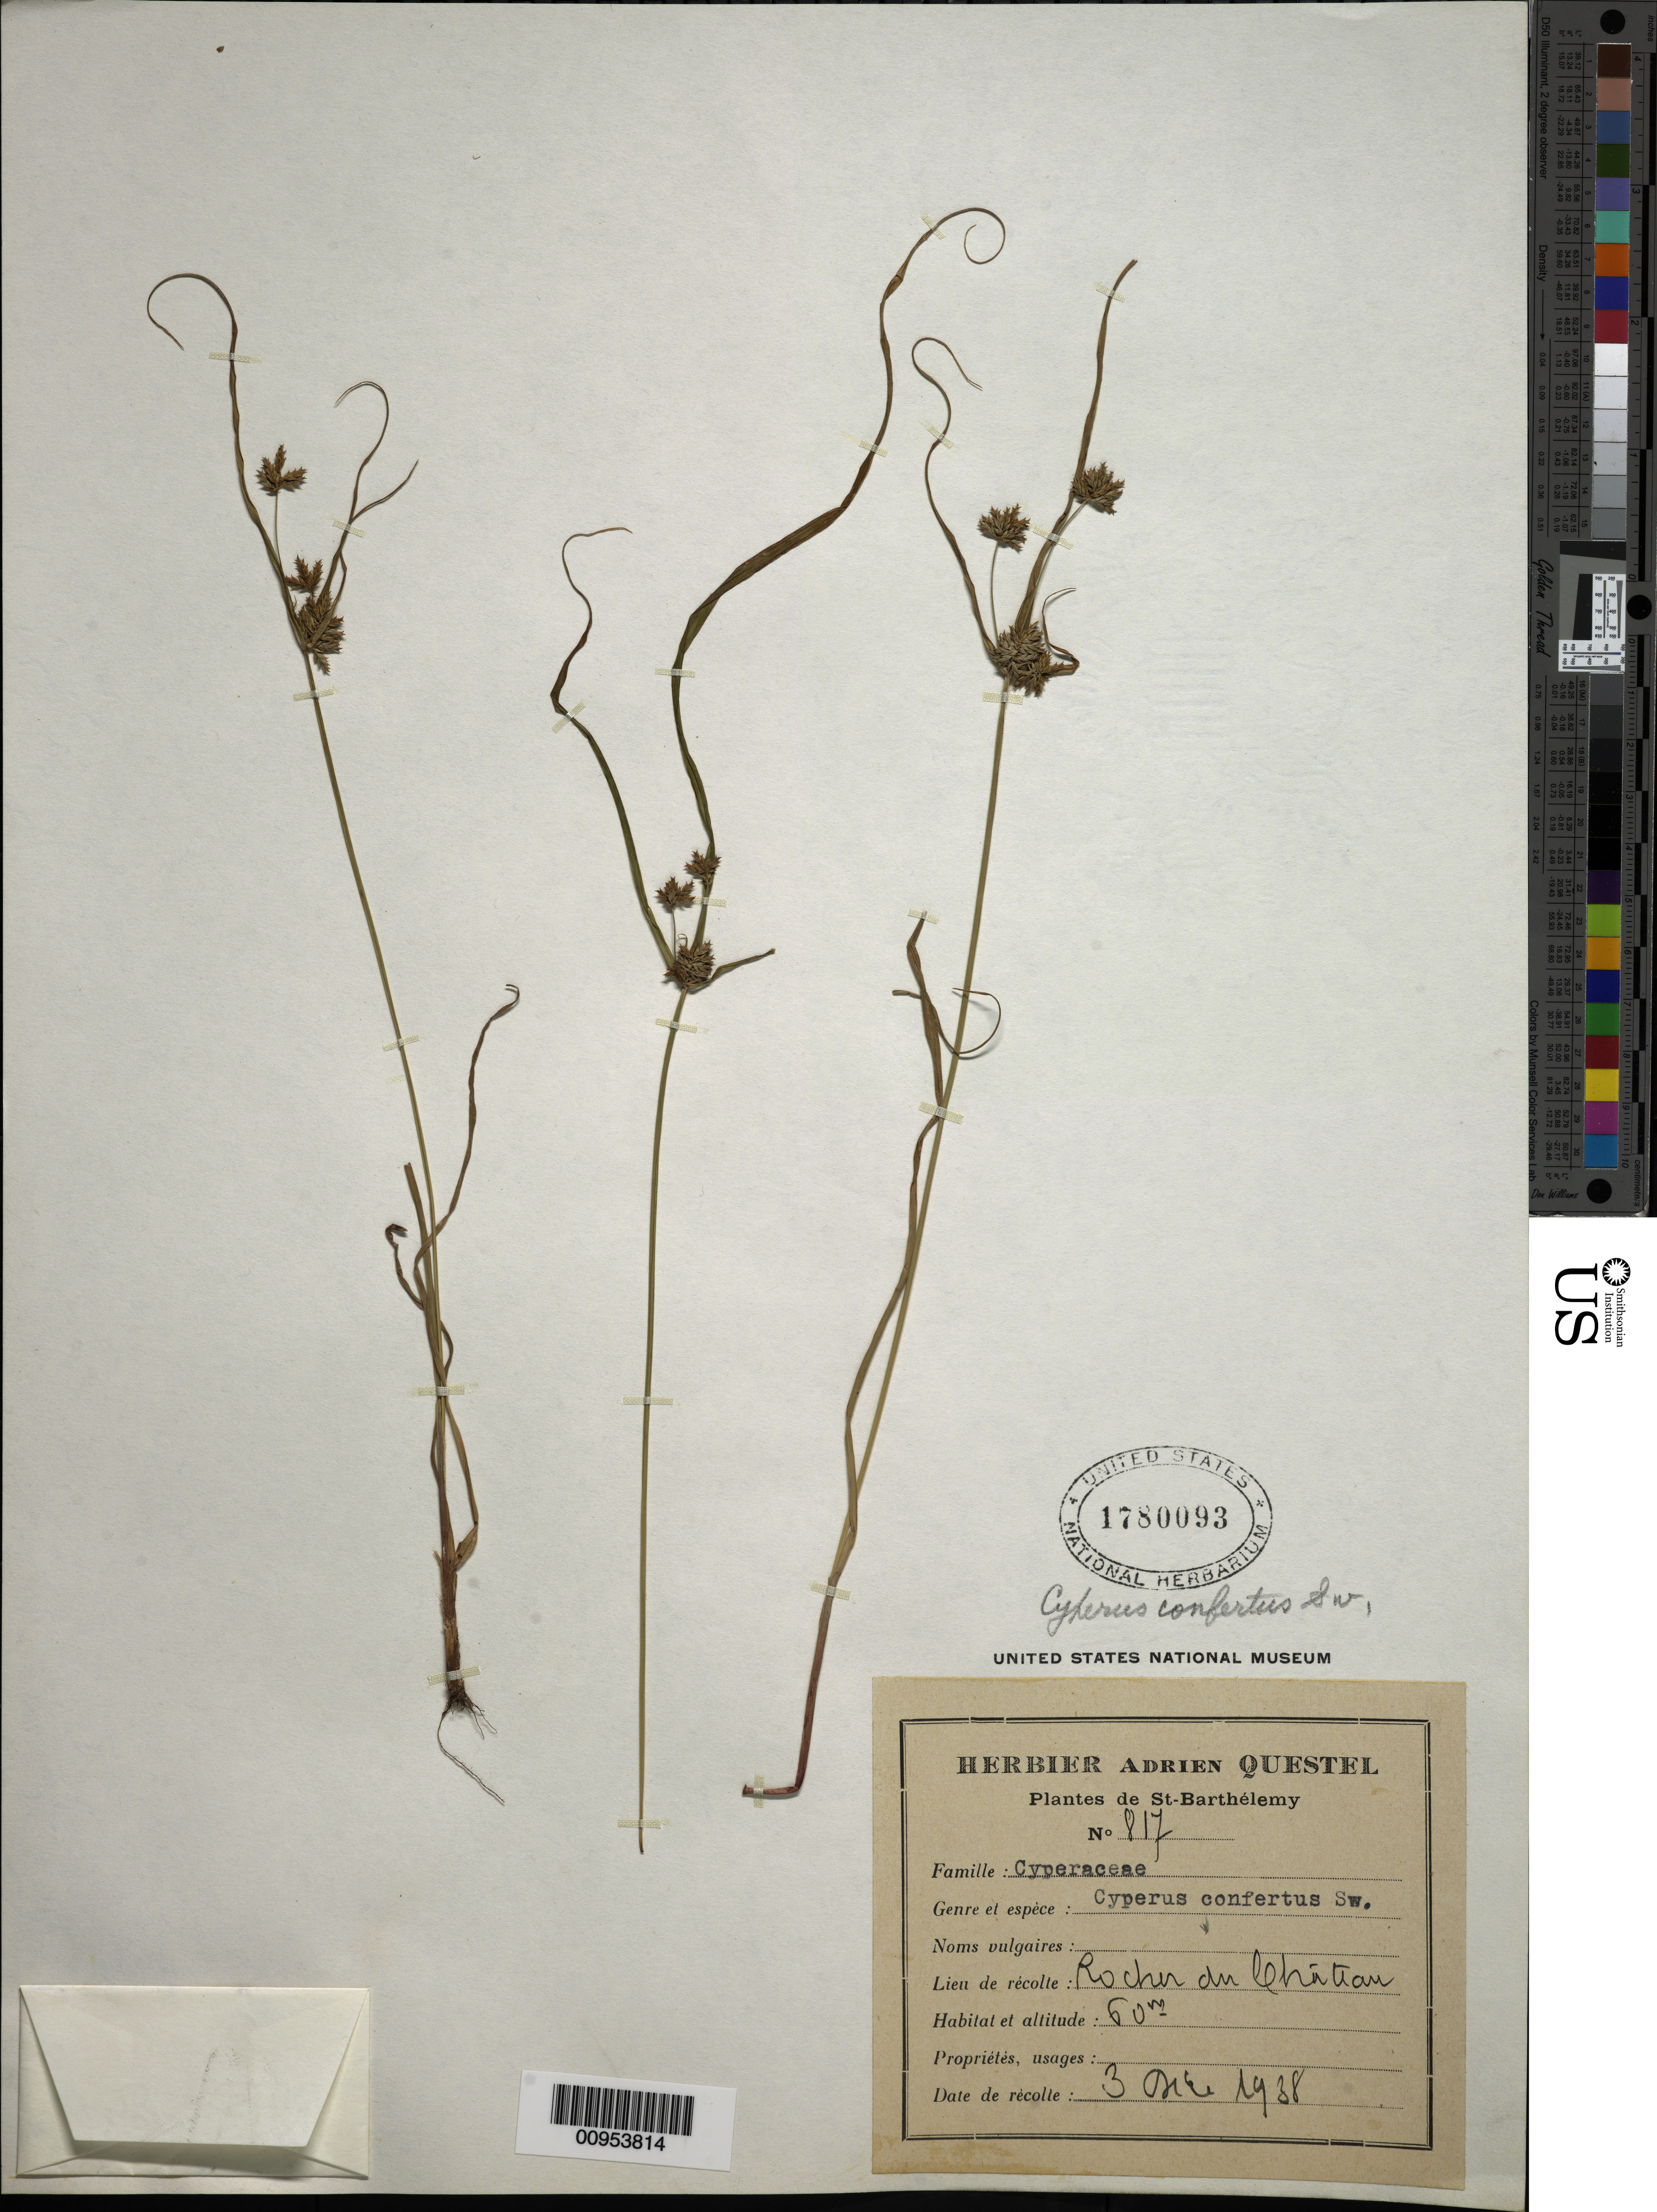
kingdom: Plantae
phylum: Tracheophyta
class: Liliopsida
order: Poales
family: Cyperaceae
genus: Cyperus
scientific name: Cyperus confertus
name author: Sw.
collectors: A. Questel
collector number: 817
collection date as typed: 03 Dec 1938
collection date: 1938-12-03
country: Saint Barthélemy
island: St. Barthélemy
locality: Rocher du Cháteau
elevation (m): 60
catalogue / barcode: US 780093